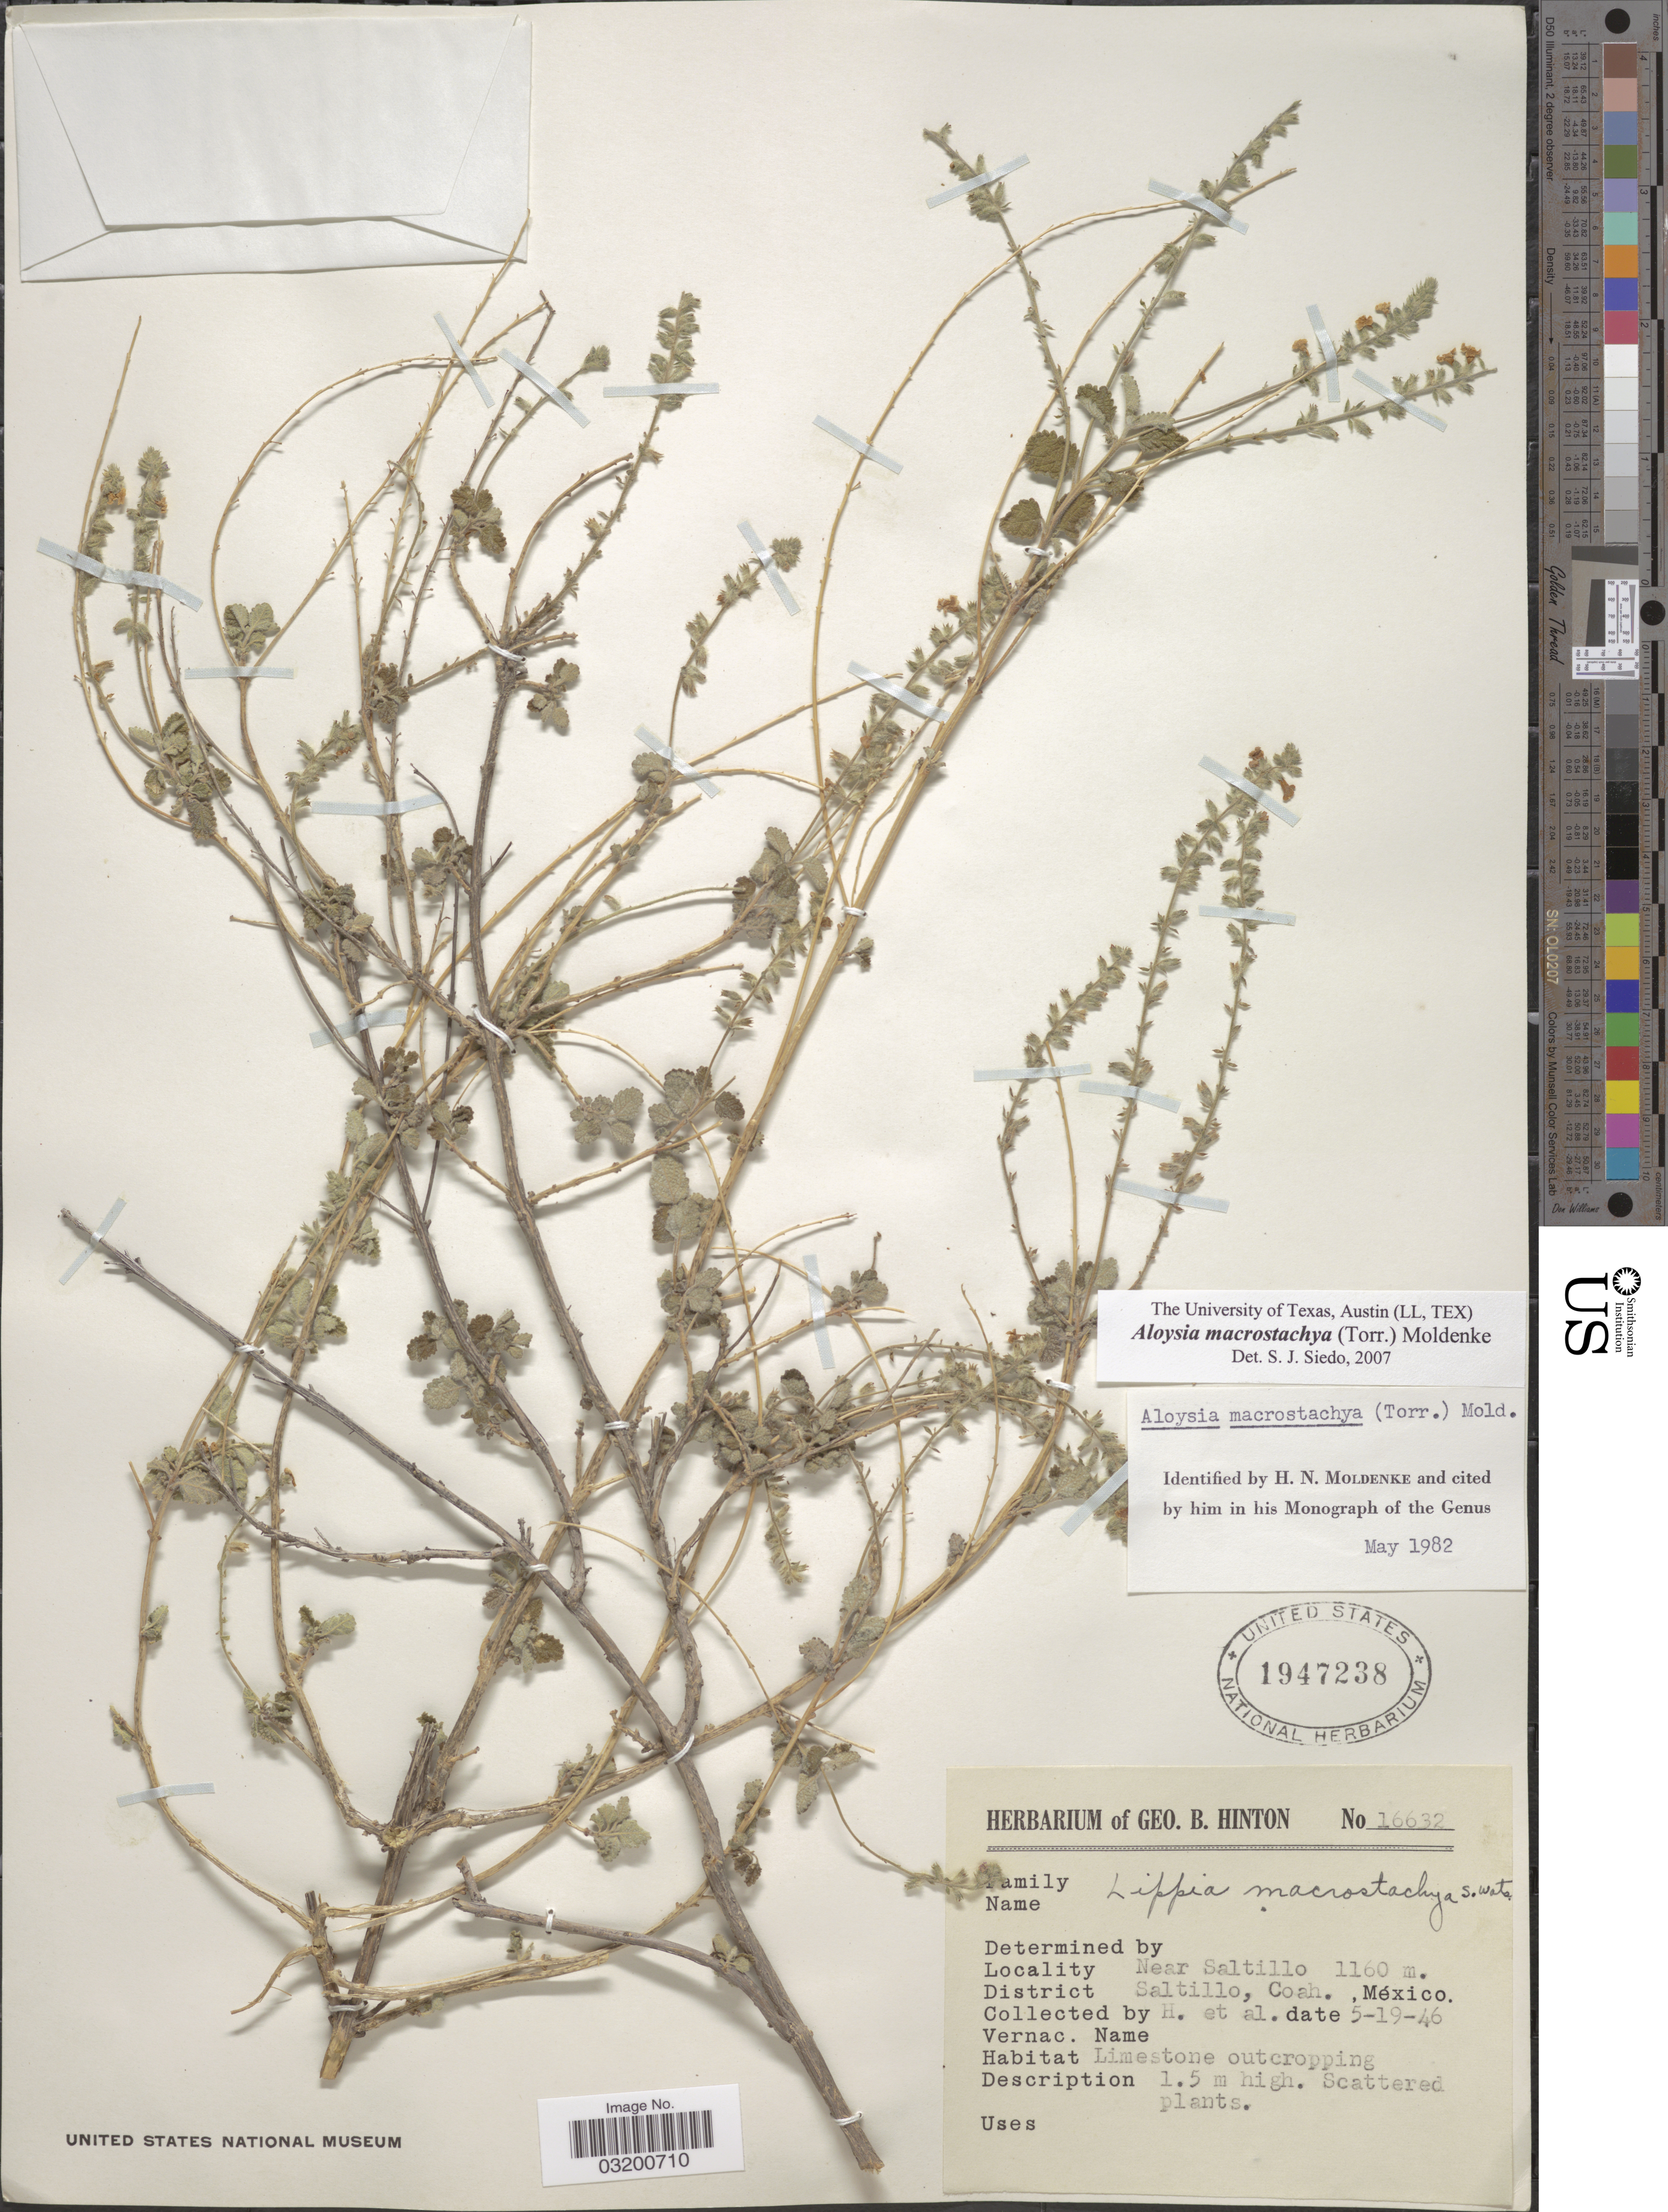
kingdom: Plantae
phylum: Tracheophyta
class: Magnoliopsida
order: Lamiales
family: Verbenaceae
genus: Aloysia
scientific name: Aloysia macrostachya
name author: (Torr.) Moldenke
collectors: G. B. Hinton & et al.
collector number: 16632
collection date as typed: Transcribed d/m/y: 19/5/46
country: Mexico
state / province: Coahuila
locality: Near Saltillo. District Saltillo.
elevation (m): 1160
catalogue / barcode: US 1947238